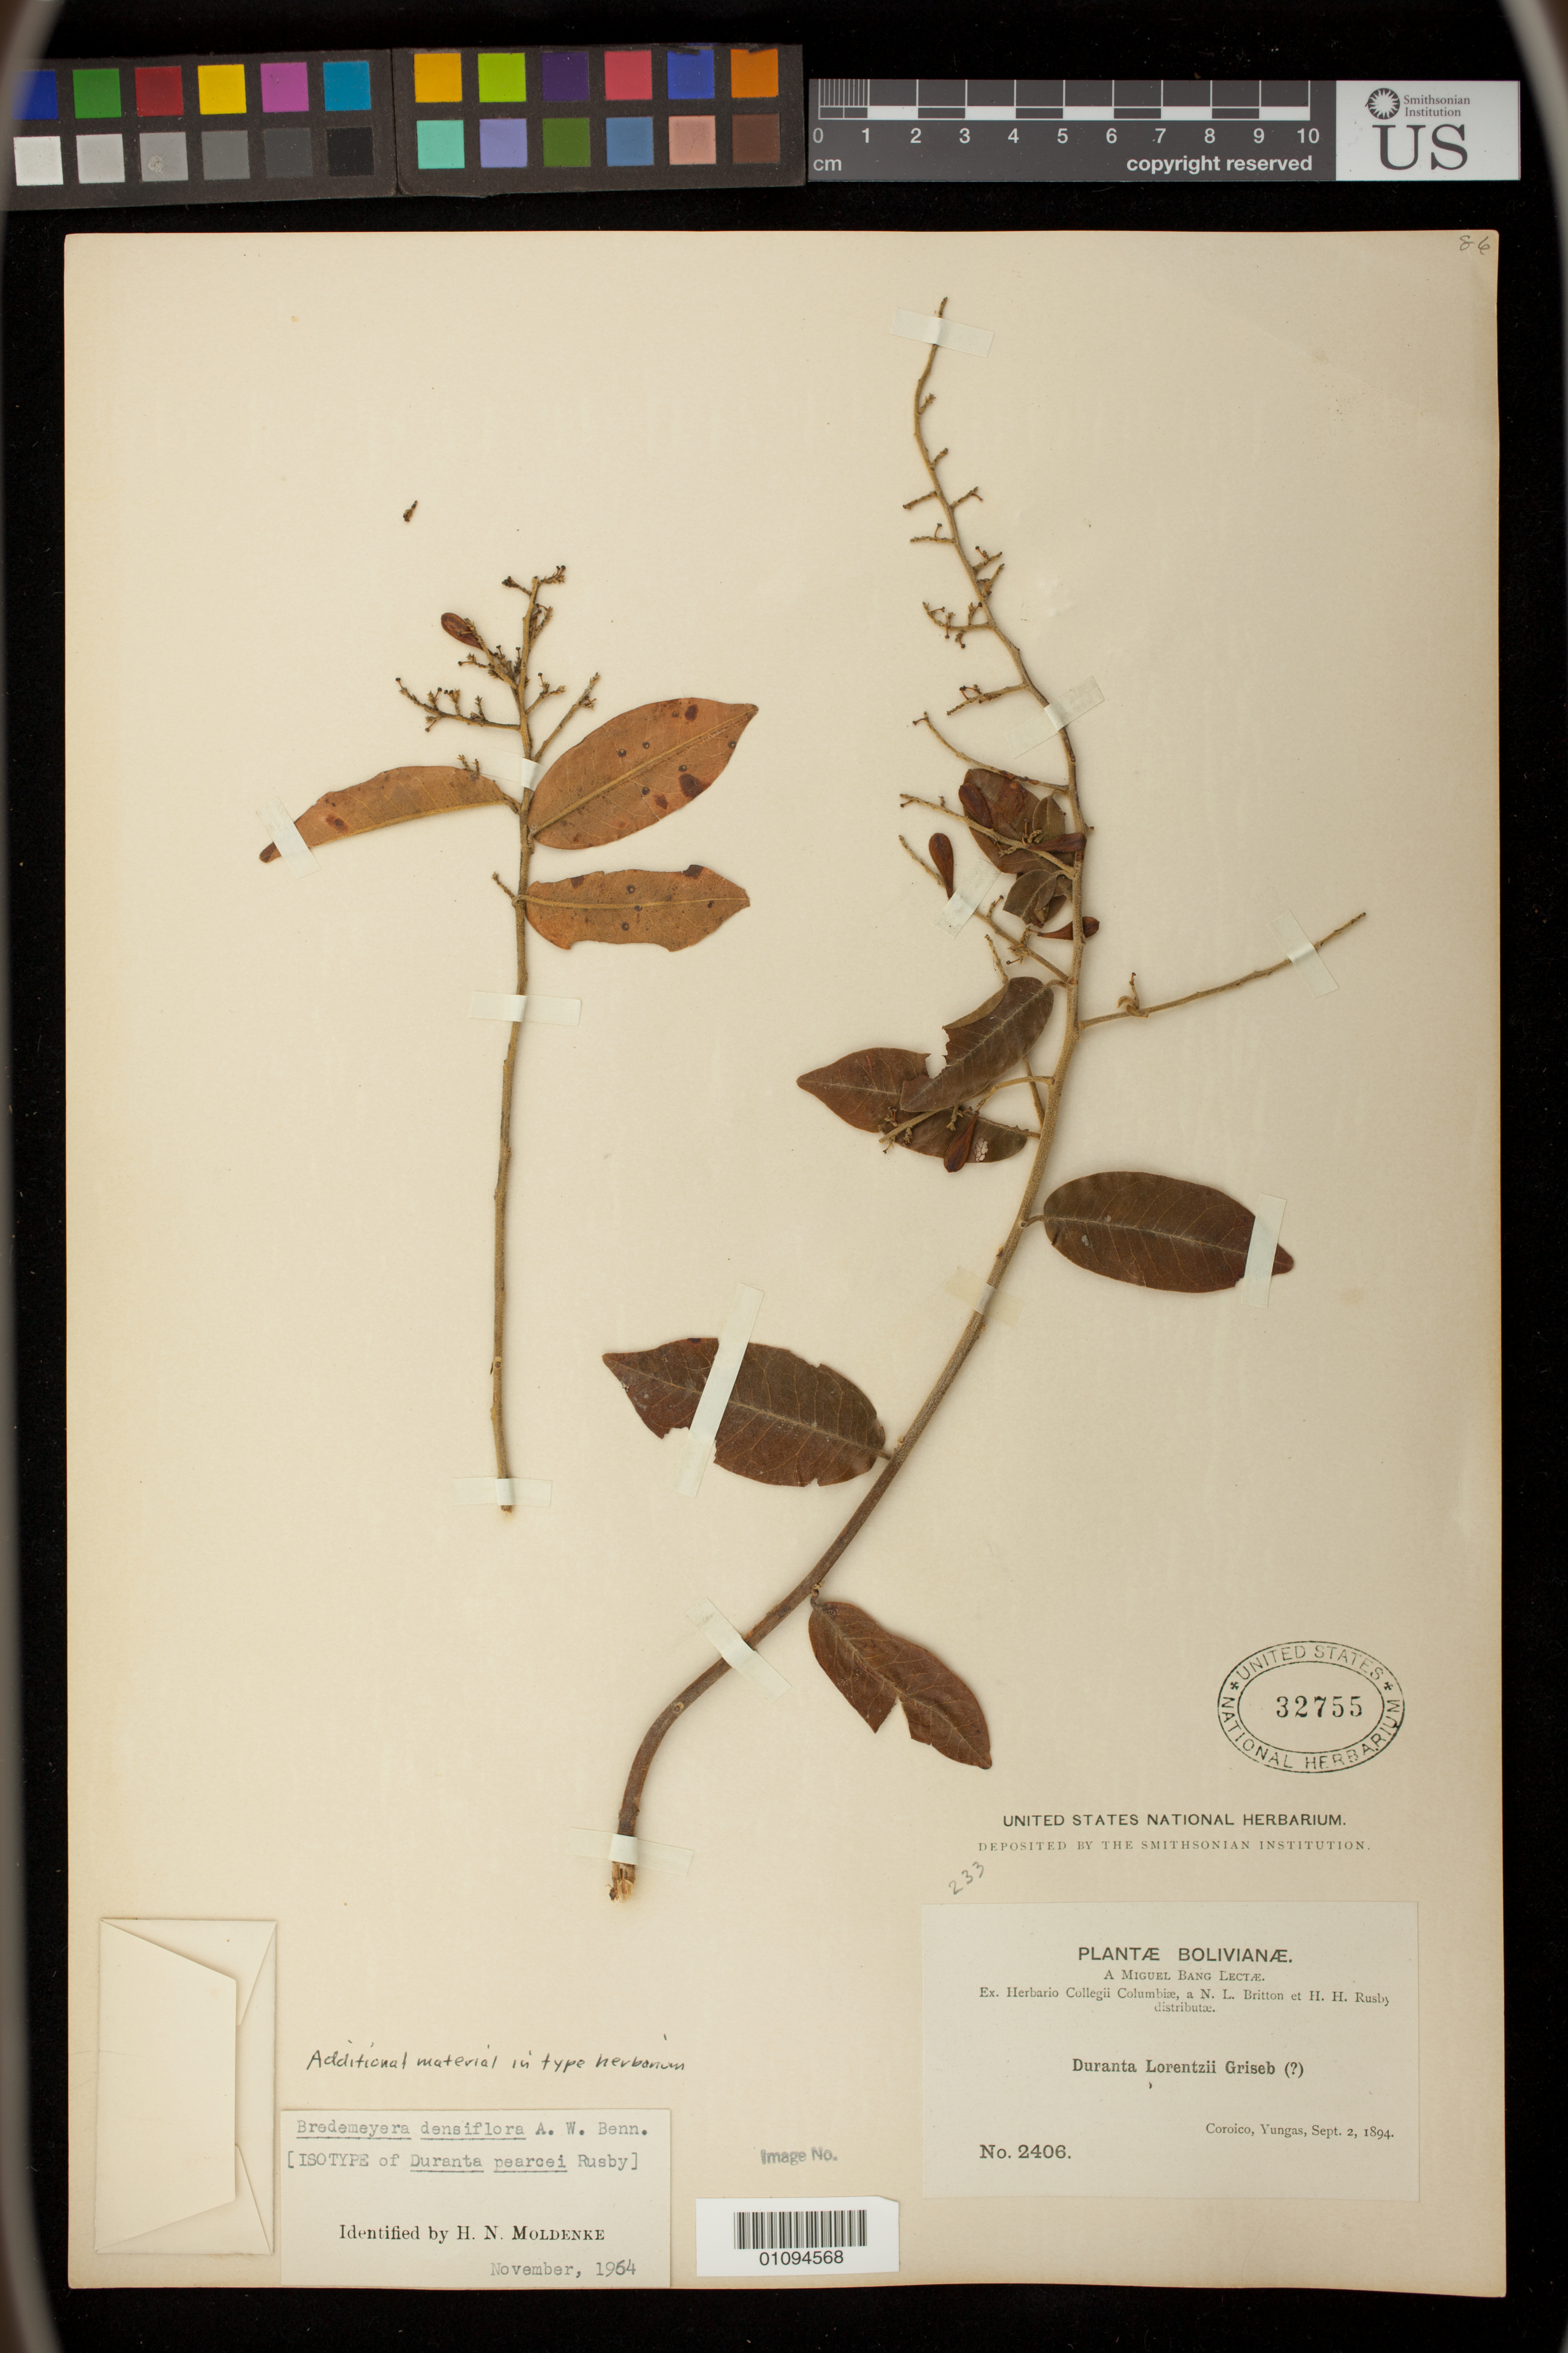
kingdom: Plantae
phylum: Tracheophyta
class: Magnoliopsida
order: Lamiales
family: Verbenaceae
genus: Duranta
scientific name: Duranta pearcei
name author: Rusby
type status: Isotype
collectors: M. Bang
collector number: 2406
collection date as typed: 02 Sep 1894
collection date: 1894-09-02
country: Bolivia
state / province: La Paz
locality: Coroico, Yungas.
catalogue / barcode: US 32755